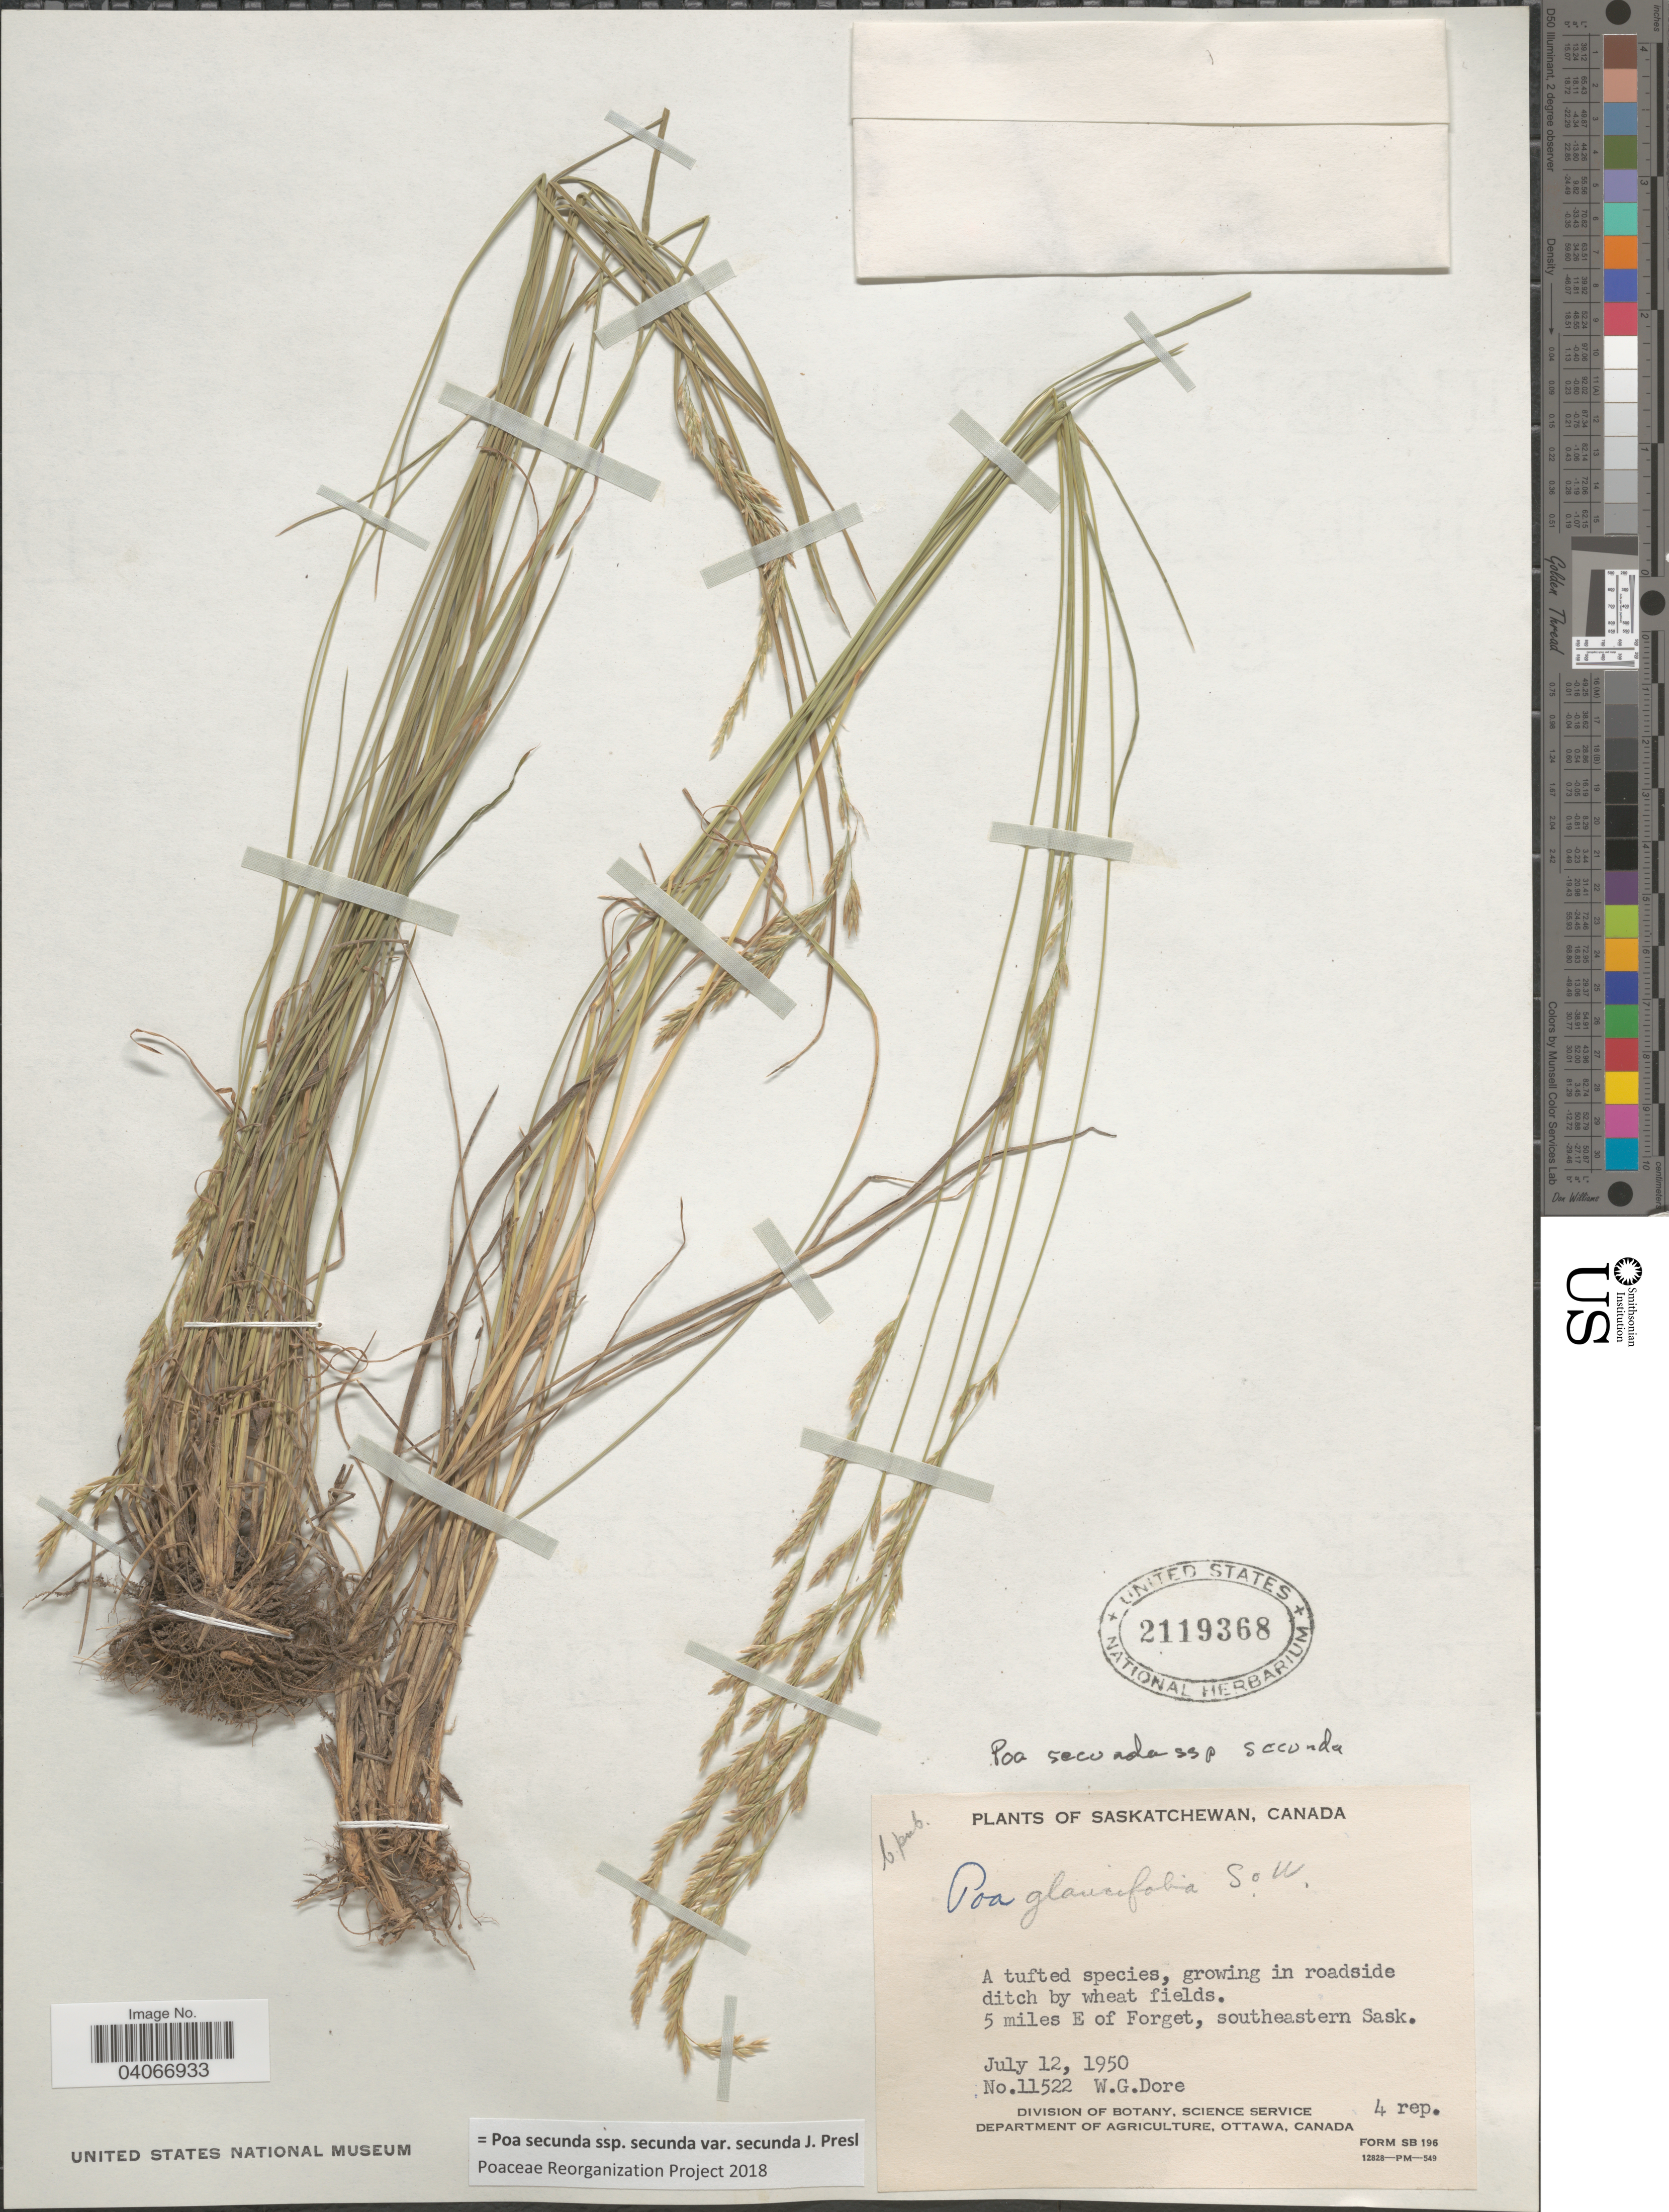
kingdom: Plantae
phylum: Tracheophyta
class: Liliopsida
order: Poales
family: Poaceae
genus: Poa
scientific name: Poa secunda subsp. secunda var. secunda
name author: J. Presl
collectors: W. Dore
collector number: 11522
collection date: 1950-07-12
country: Canada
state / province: Saskatchewan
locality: A tufted species, growing in roadside ditch by wheat fields. 5 miles E of Forget, southeastern Sask.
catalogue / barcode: US 2119368